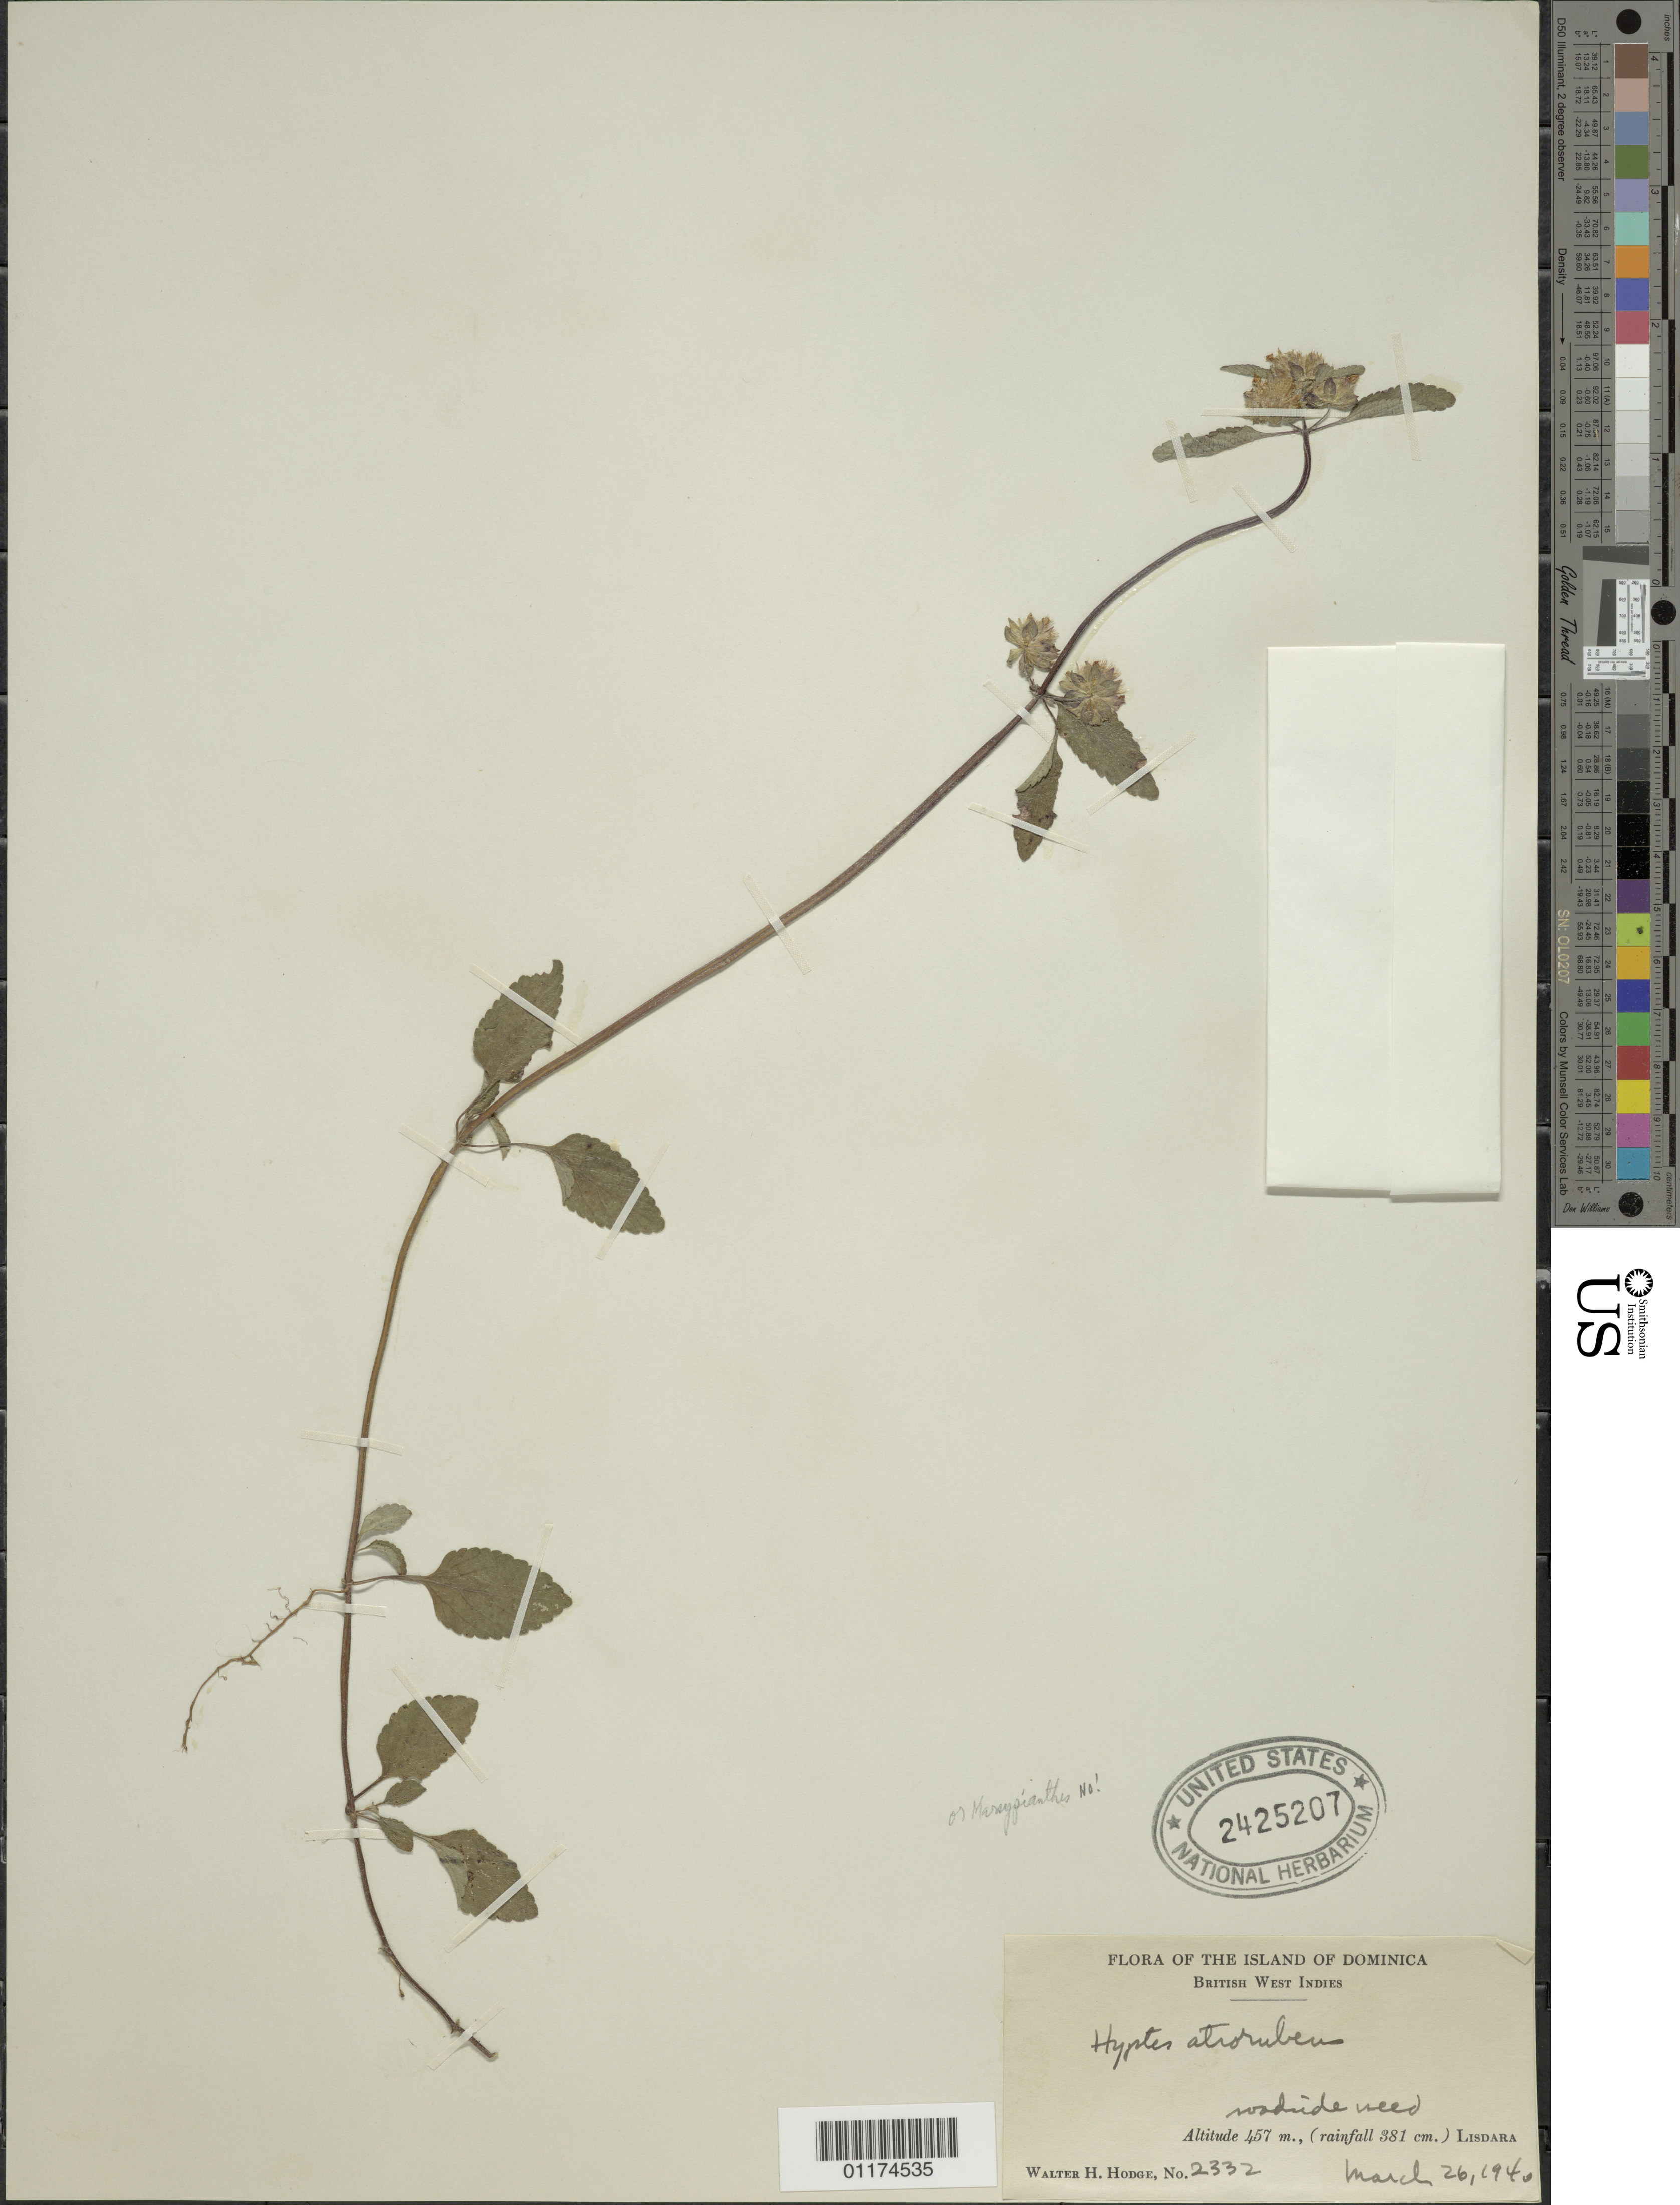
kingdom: Plantae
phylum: Tracheophyta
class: Magnoliopsida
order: Lamiales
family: Lamiaceae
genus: Hyptis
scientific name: Hyptis atrorubens var. atrorubens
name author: Poit.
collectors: W. Hodge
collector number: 2332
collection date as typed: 26 Mar 1940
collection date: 1940-03-26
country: Dominica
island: Dominica I.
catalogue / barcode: US 2425207